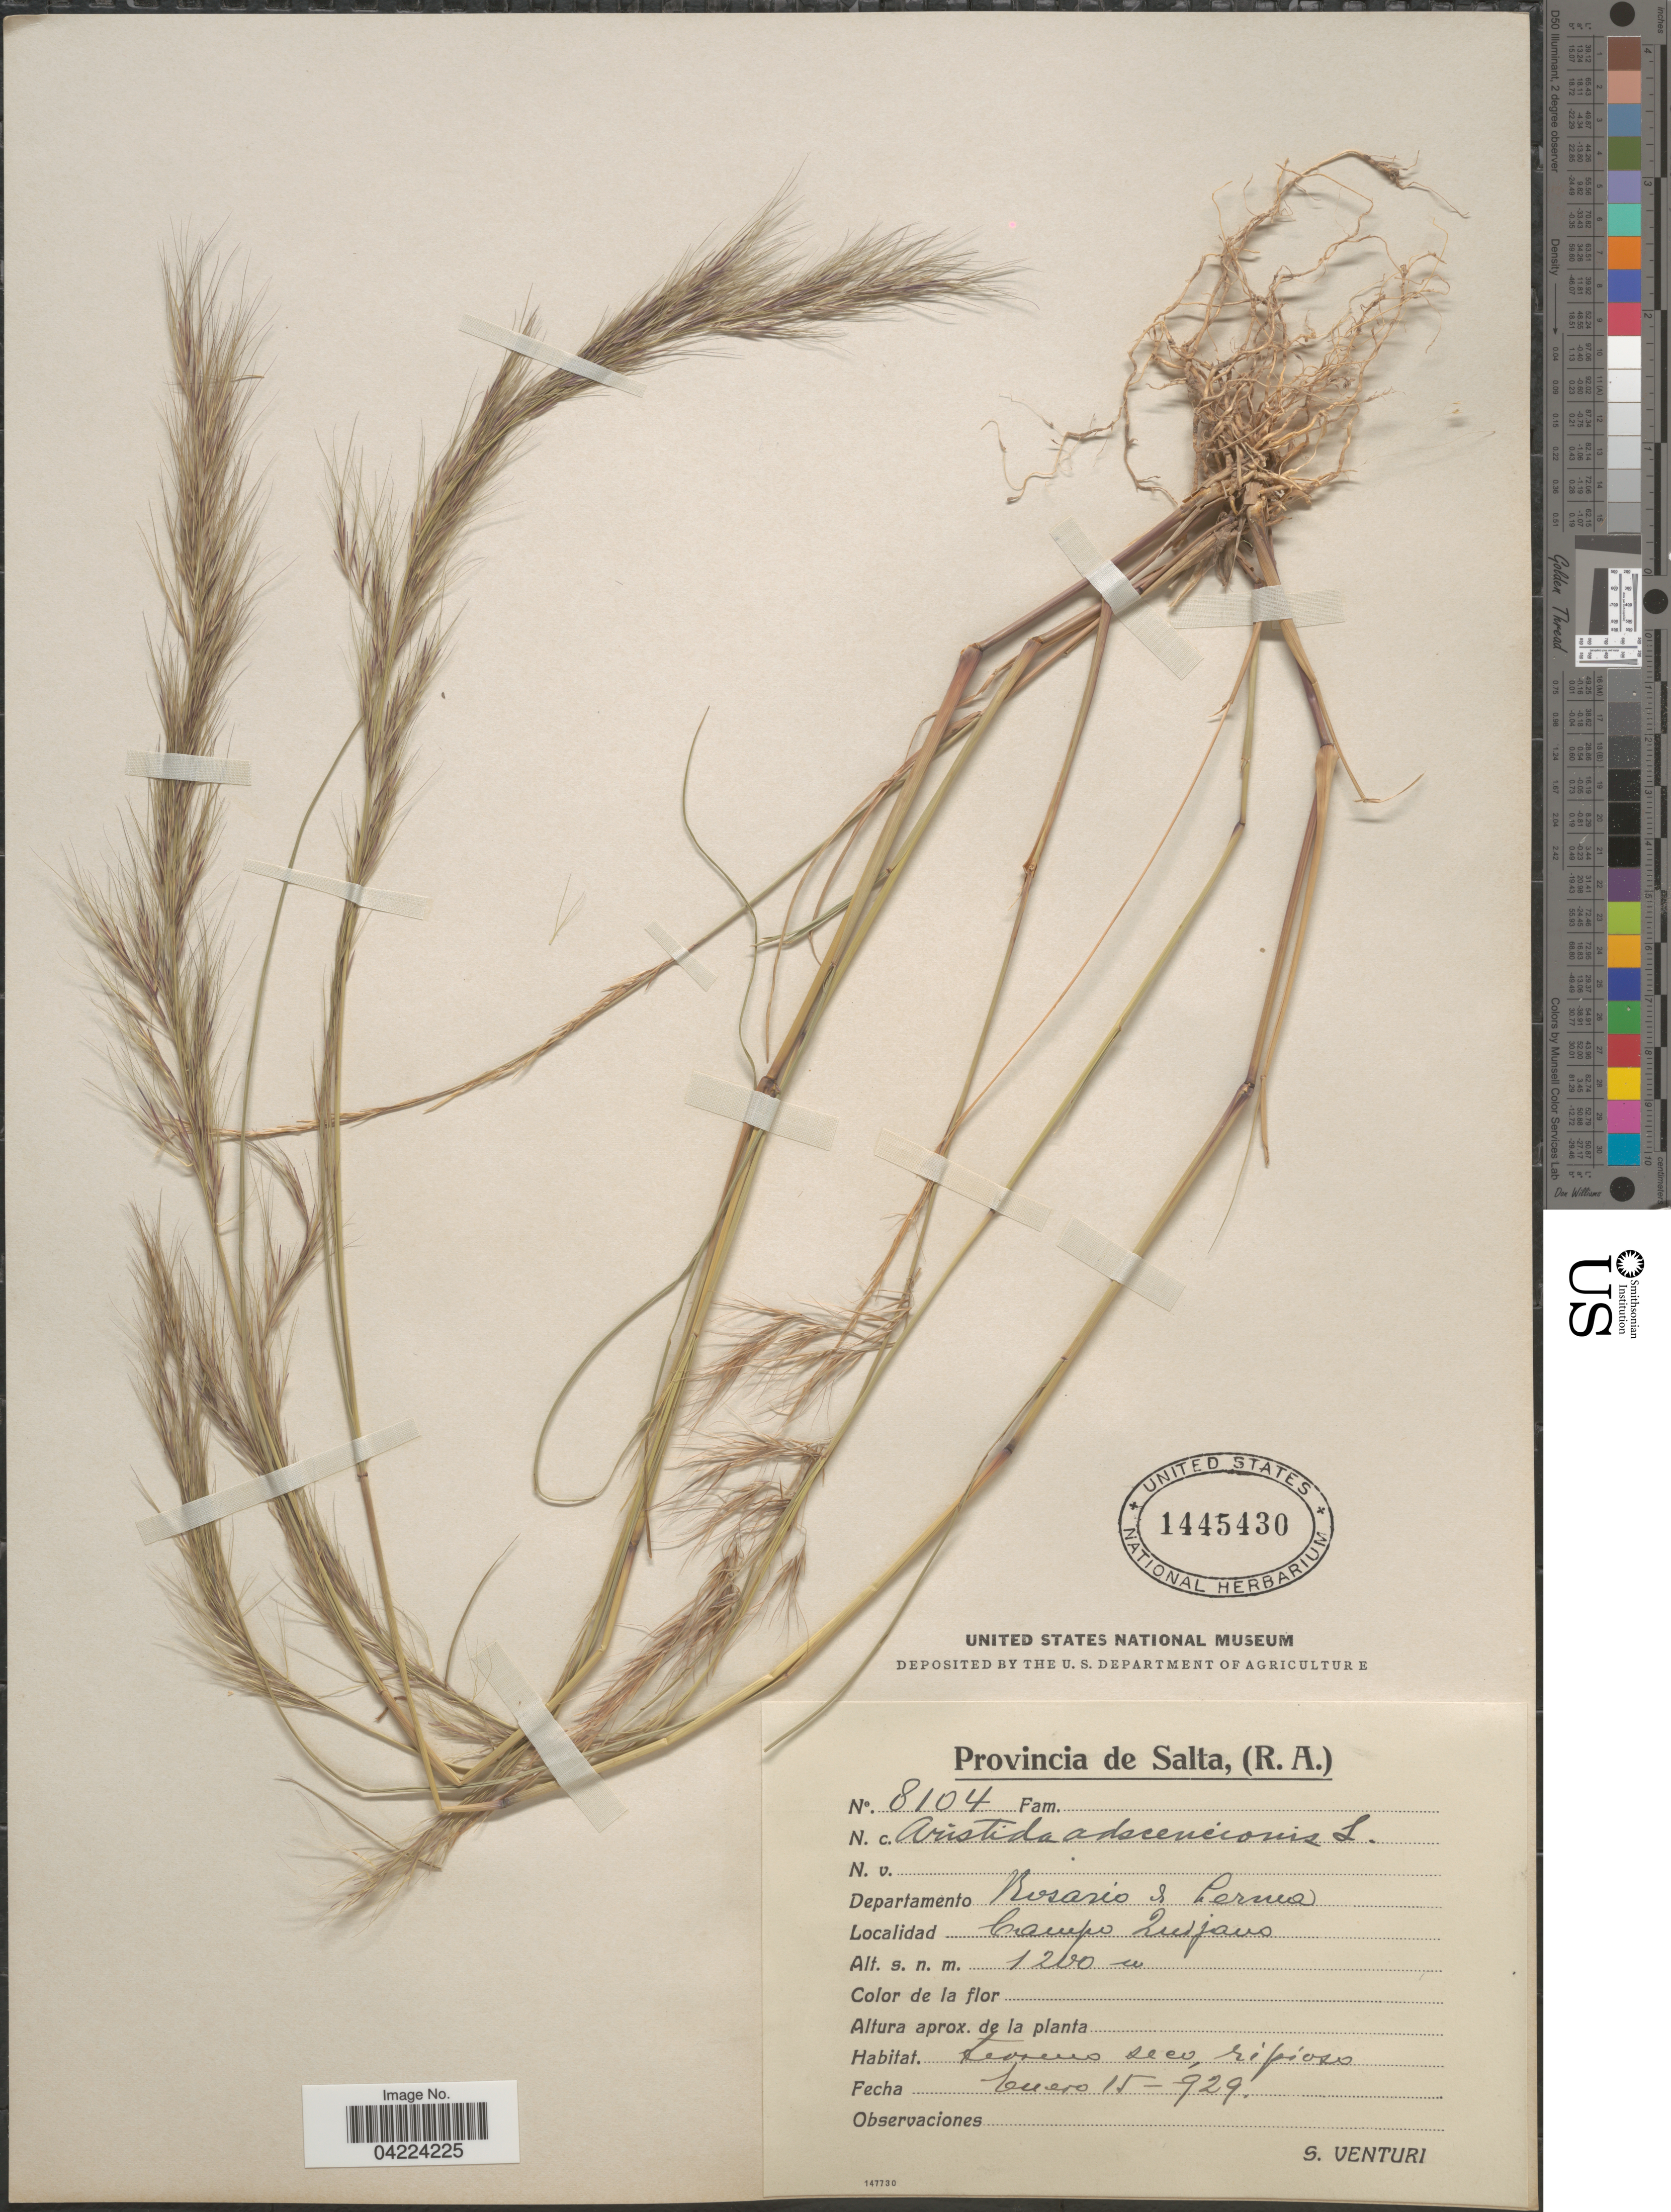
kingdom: Plantae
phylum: Tracheophyta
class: Liliopsida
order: Poales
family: Poaceae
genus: Aristida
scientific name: Aristida adscensionis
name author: L.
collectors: S. Venturi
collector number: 8104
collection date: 1929-01-15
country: Argentina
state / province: Salta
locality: Departamento Rosario de Lerma. Campo Quijano.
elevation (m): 1200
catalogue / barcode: US 1445430